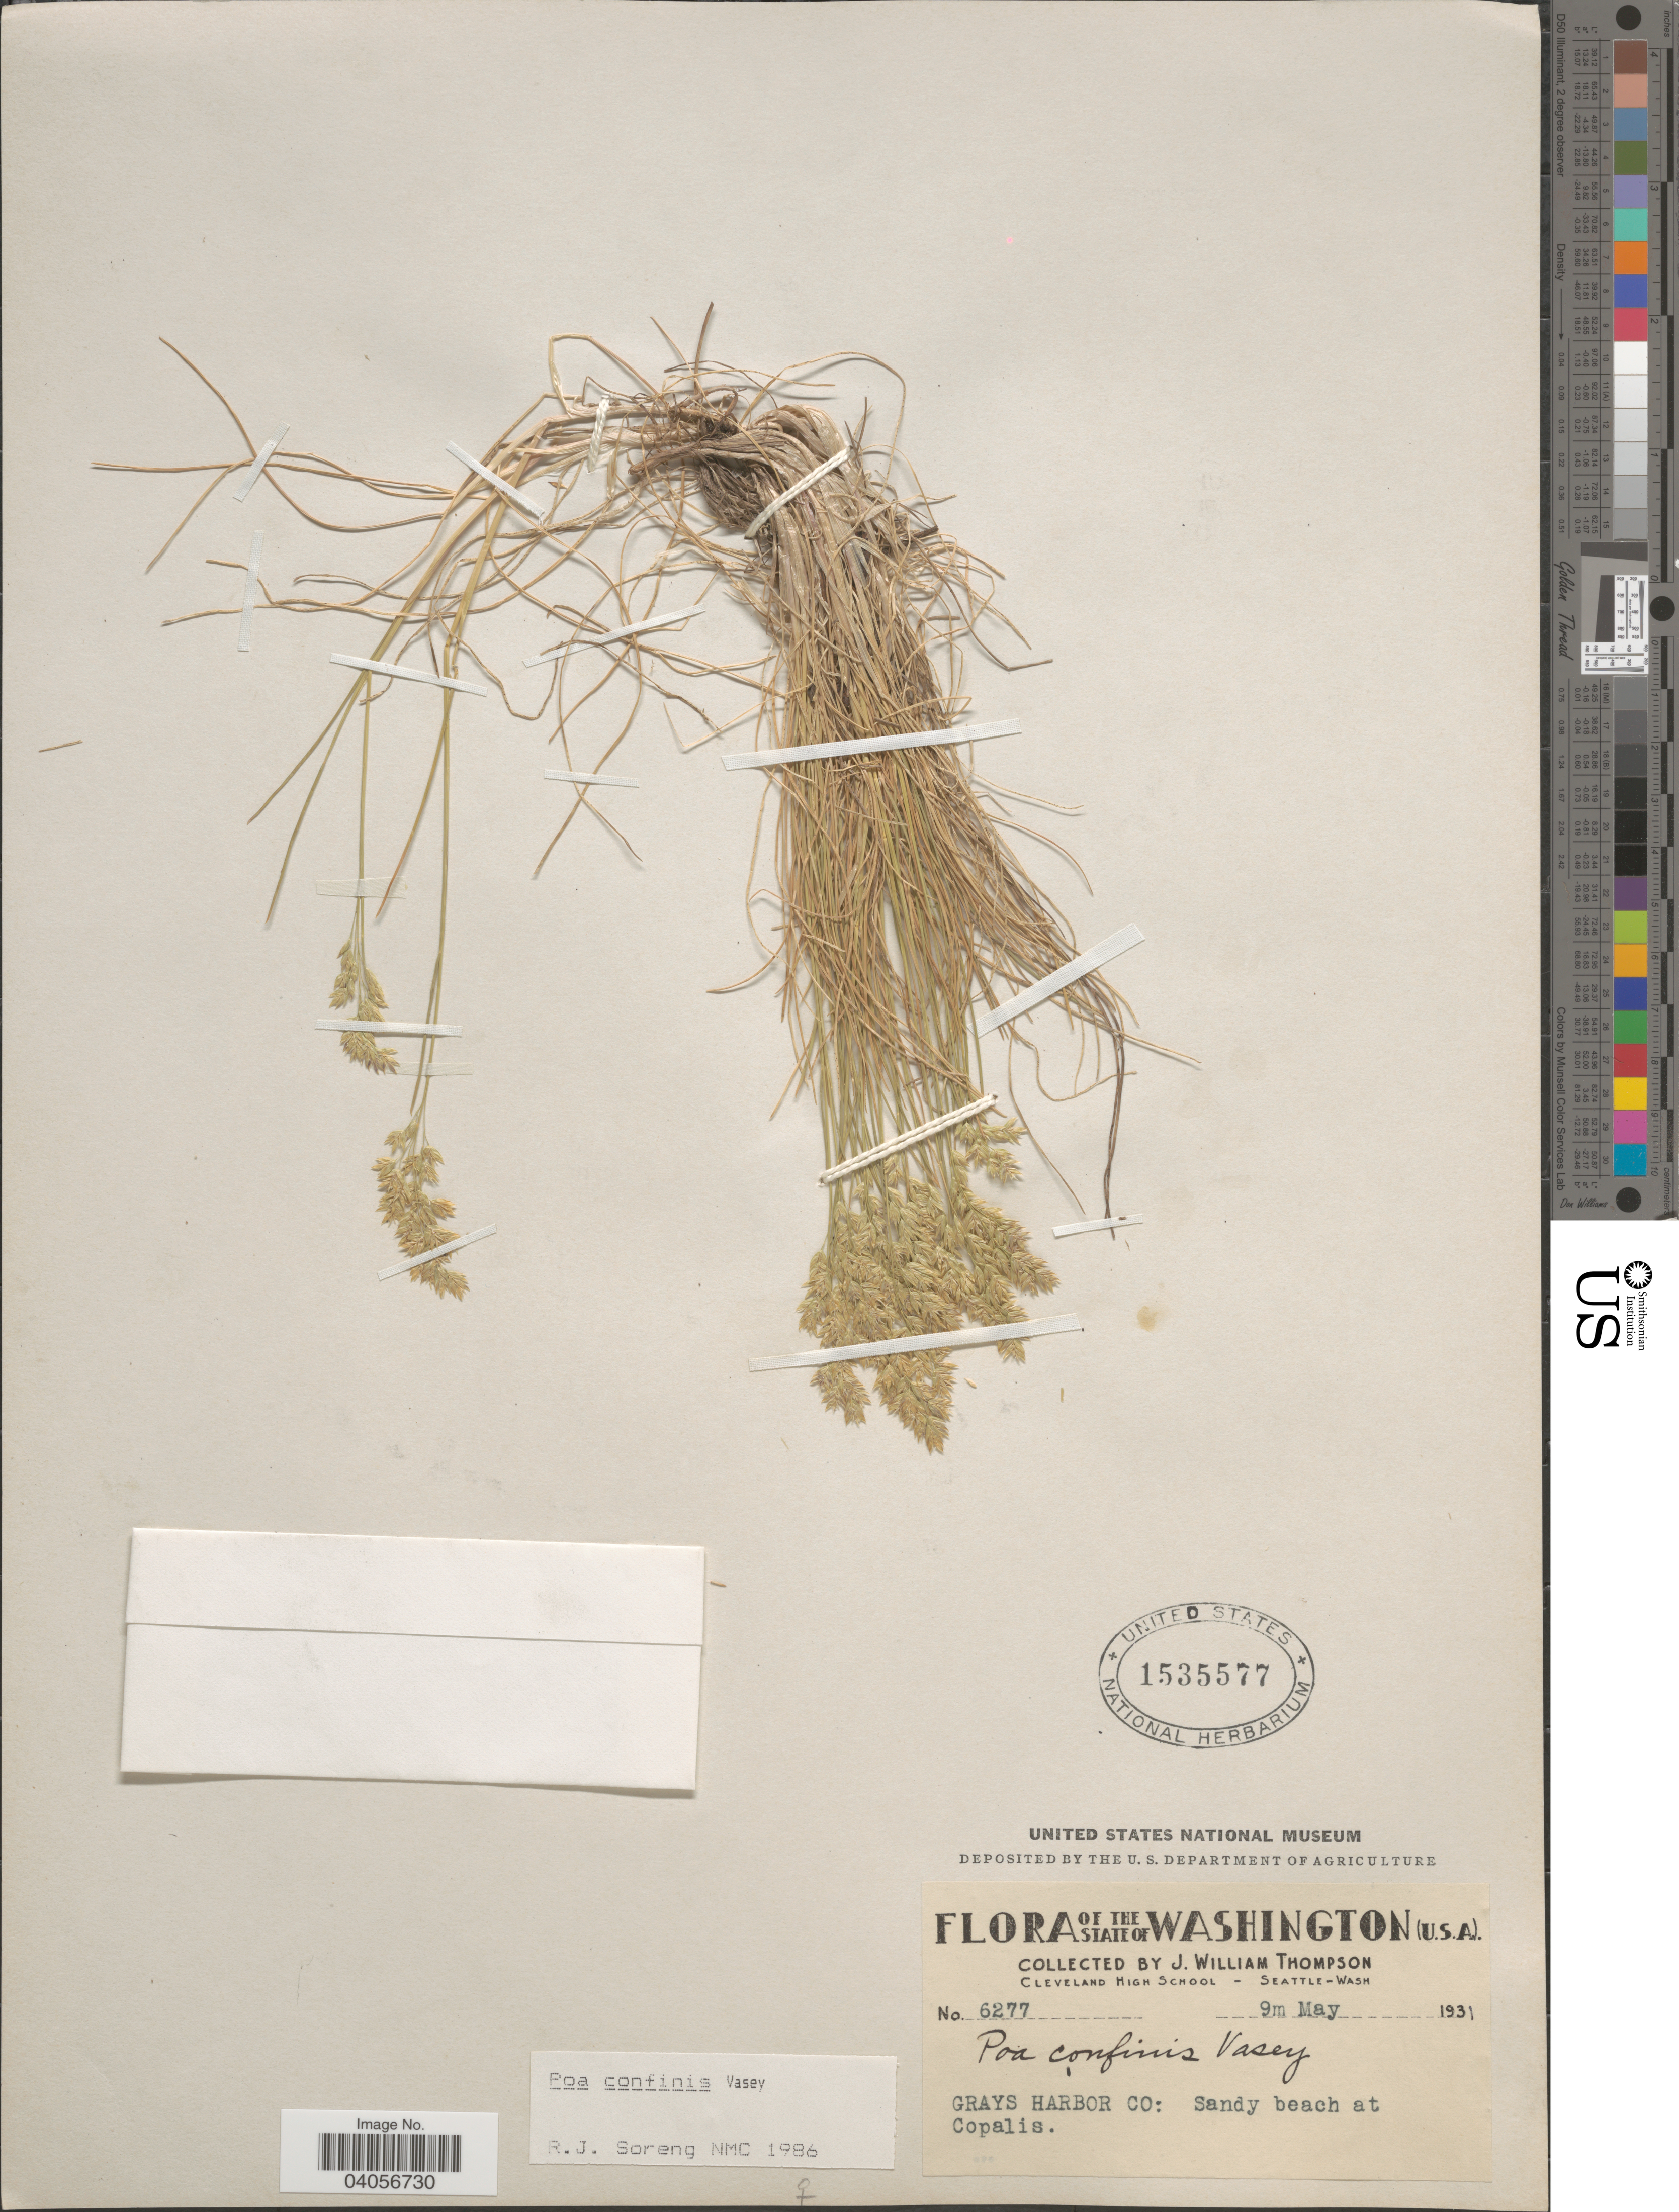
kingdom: Plantae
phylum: Tracheophyta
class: Liliopsida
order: Poales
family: Poaceae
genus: Poa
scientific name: Poa confinis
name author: Vasey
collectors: J. W. Thompson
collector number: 6277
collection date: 1931-05-09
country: United States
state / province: Washington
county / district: Grays Harbor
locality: Grays Harbor Co: Sandy beach at Copalis.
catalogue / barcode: US 1535577